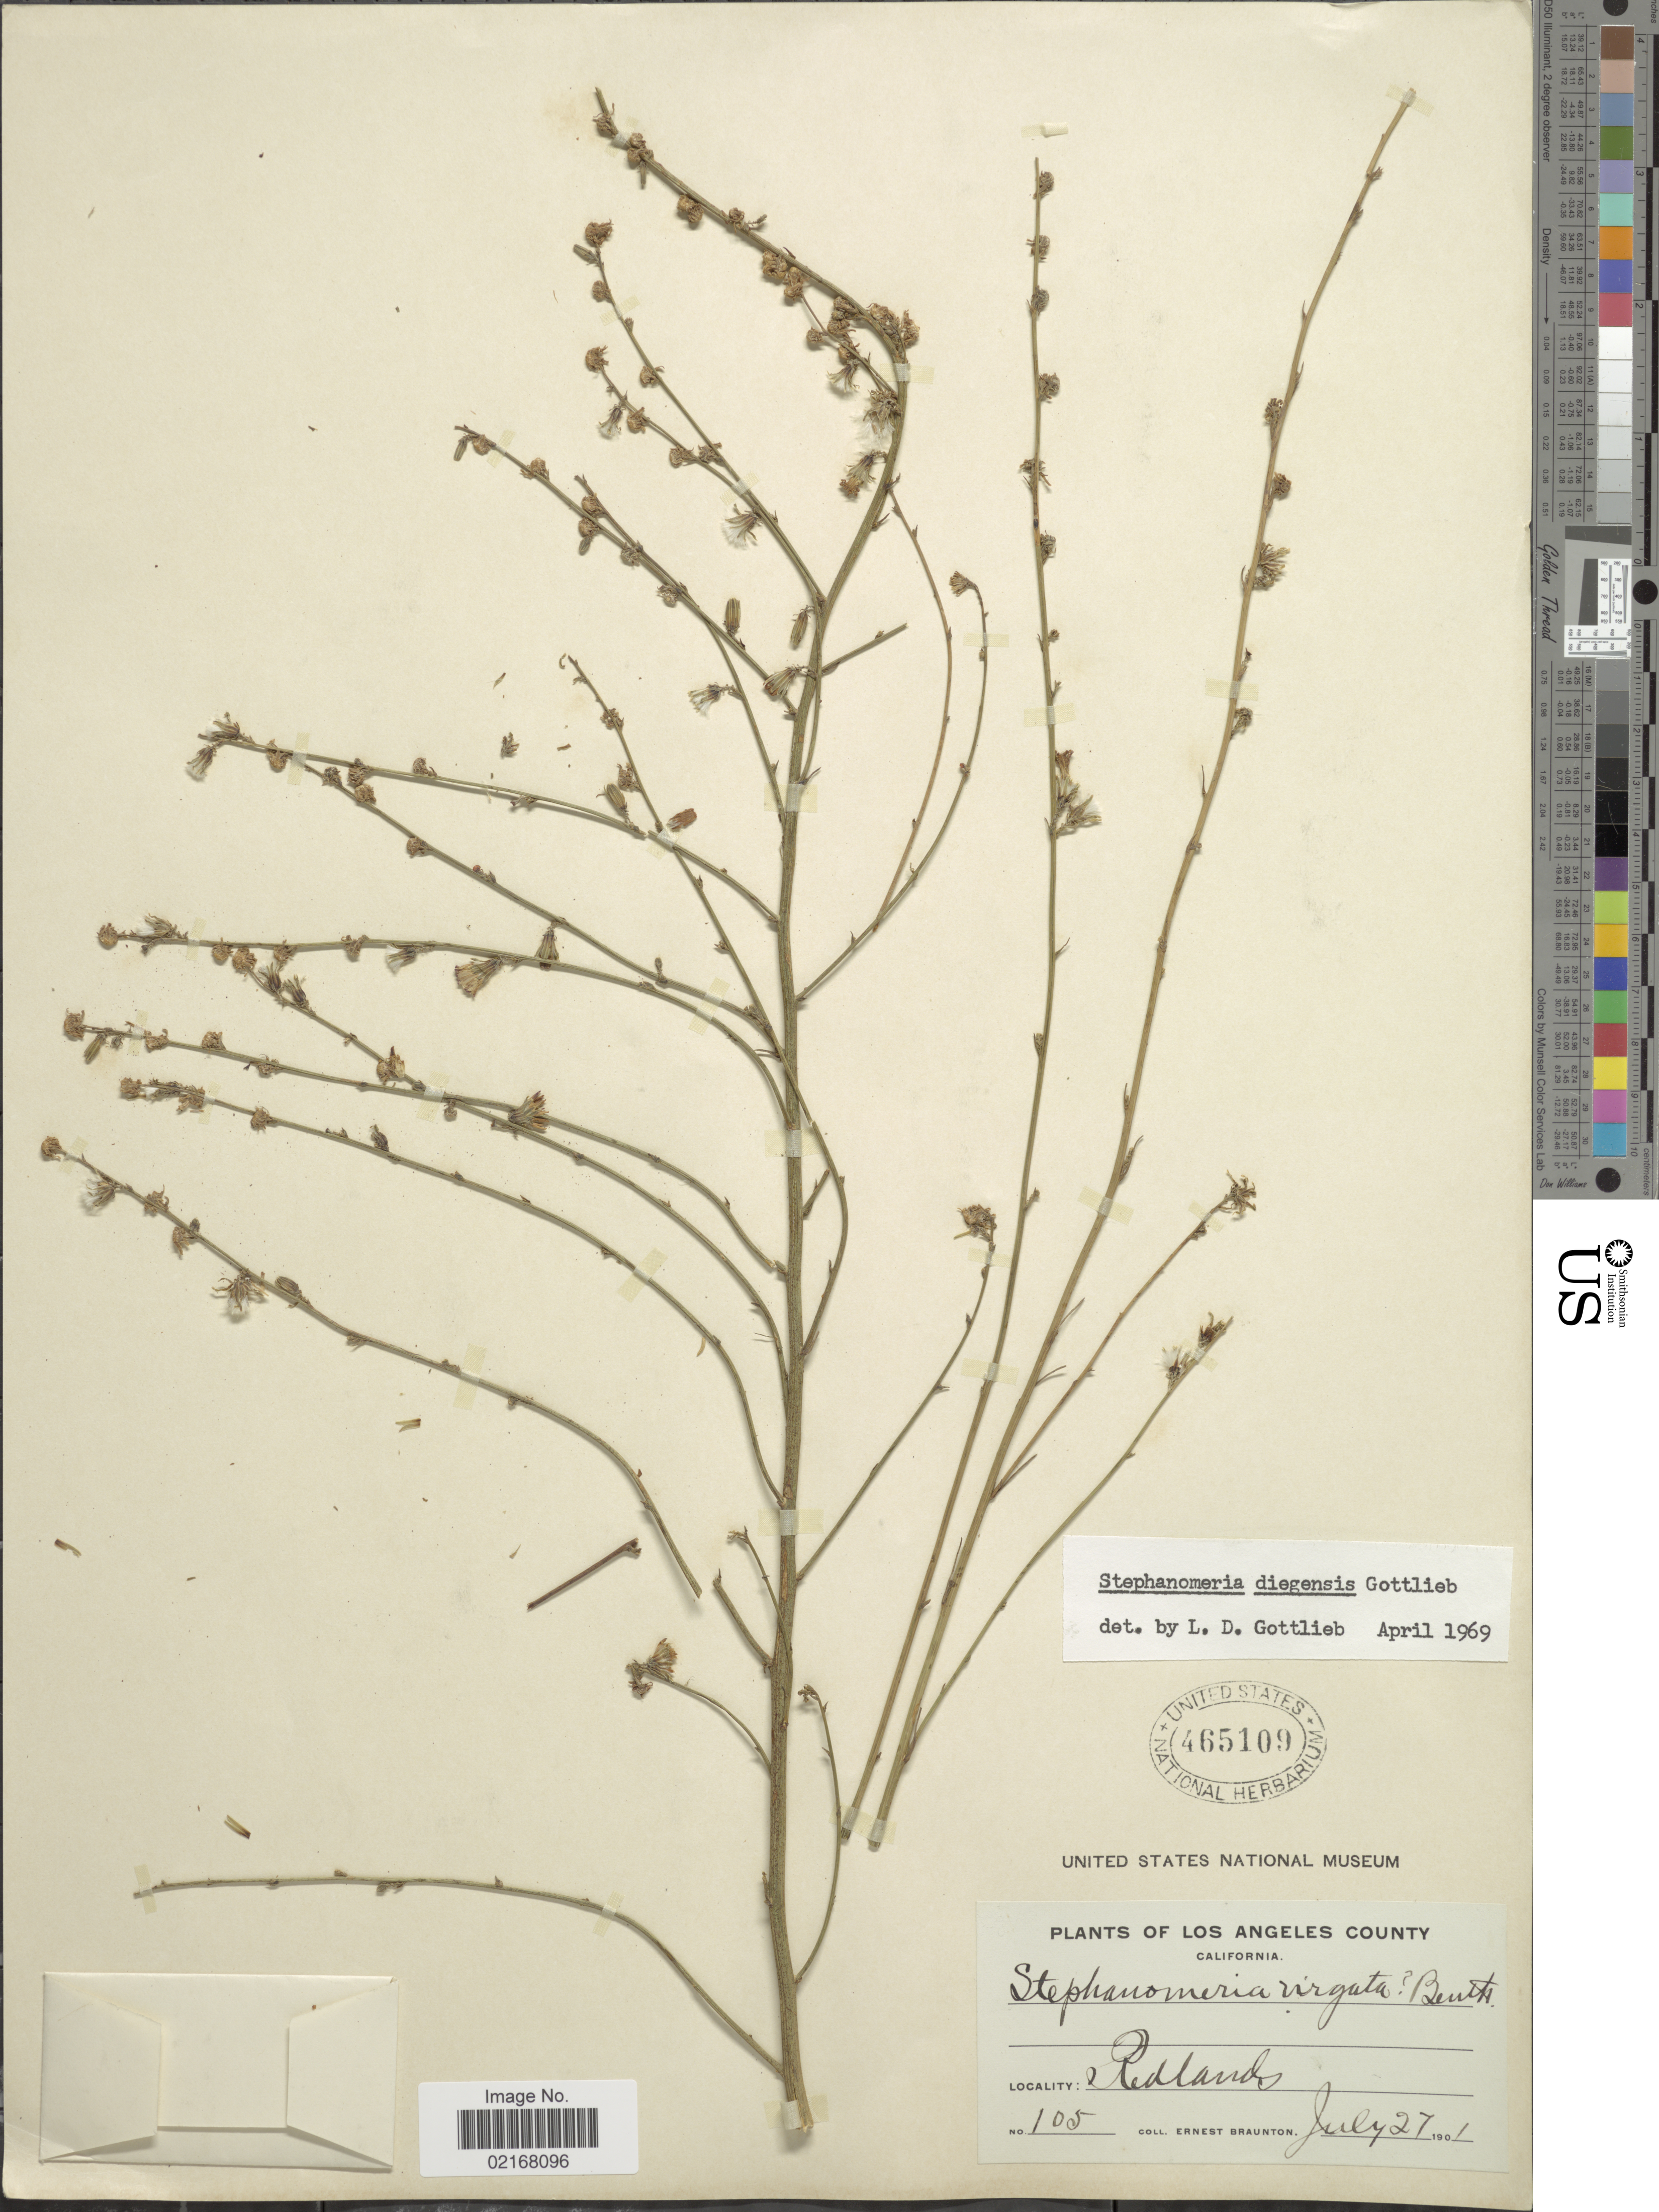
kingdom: Plantae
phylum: Tracheophyta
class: Magnoliopsida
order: Asterales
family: Asteraceae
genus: Stephanomeria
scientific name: Stephanomeria diegensis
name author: Gottlieb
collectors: E. Braunton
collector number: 105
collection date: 1901-07-27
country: United States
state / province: California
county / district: Los Angeles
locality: Los Angeles County. California. Redlands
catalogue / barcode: US 465109